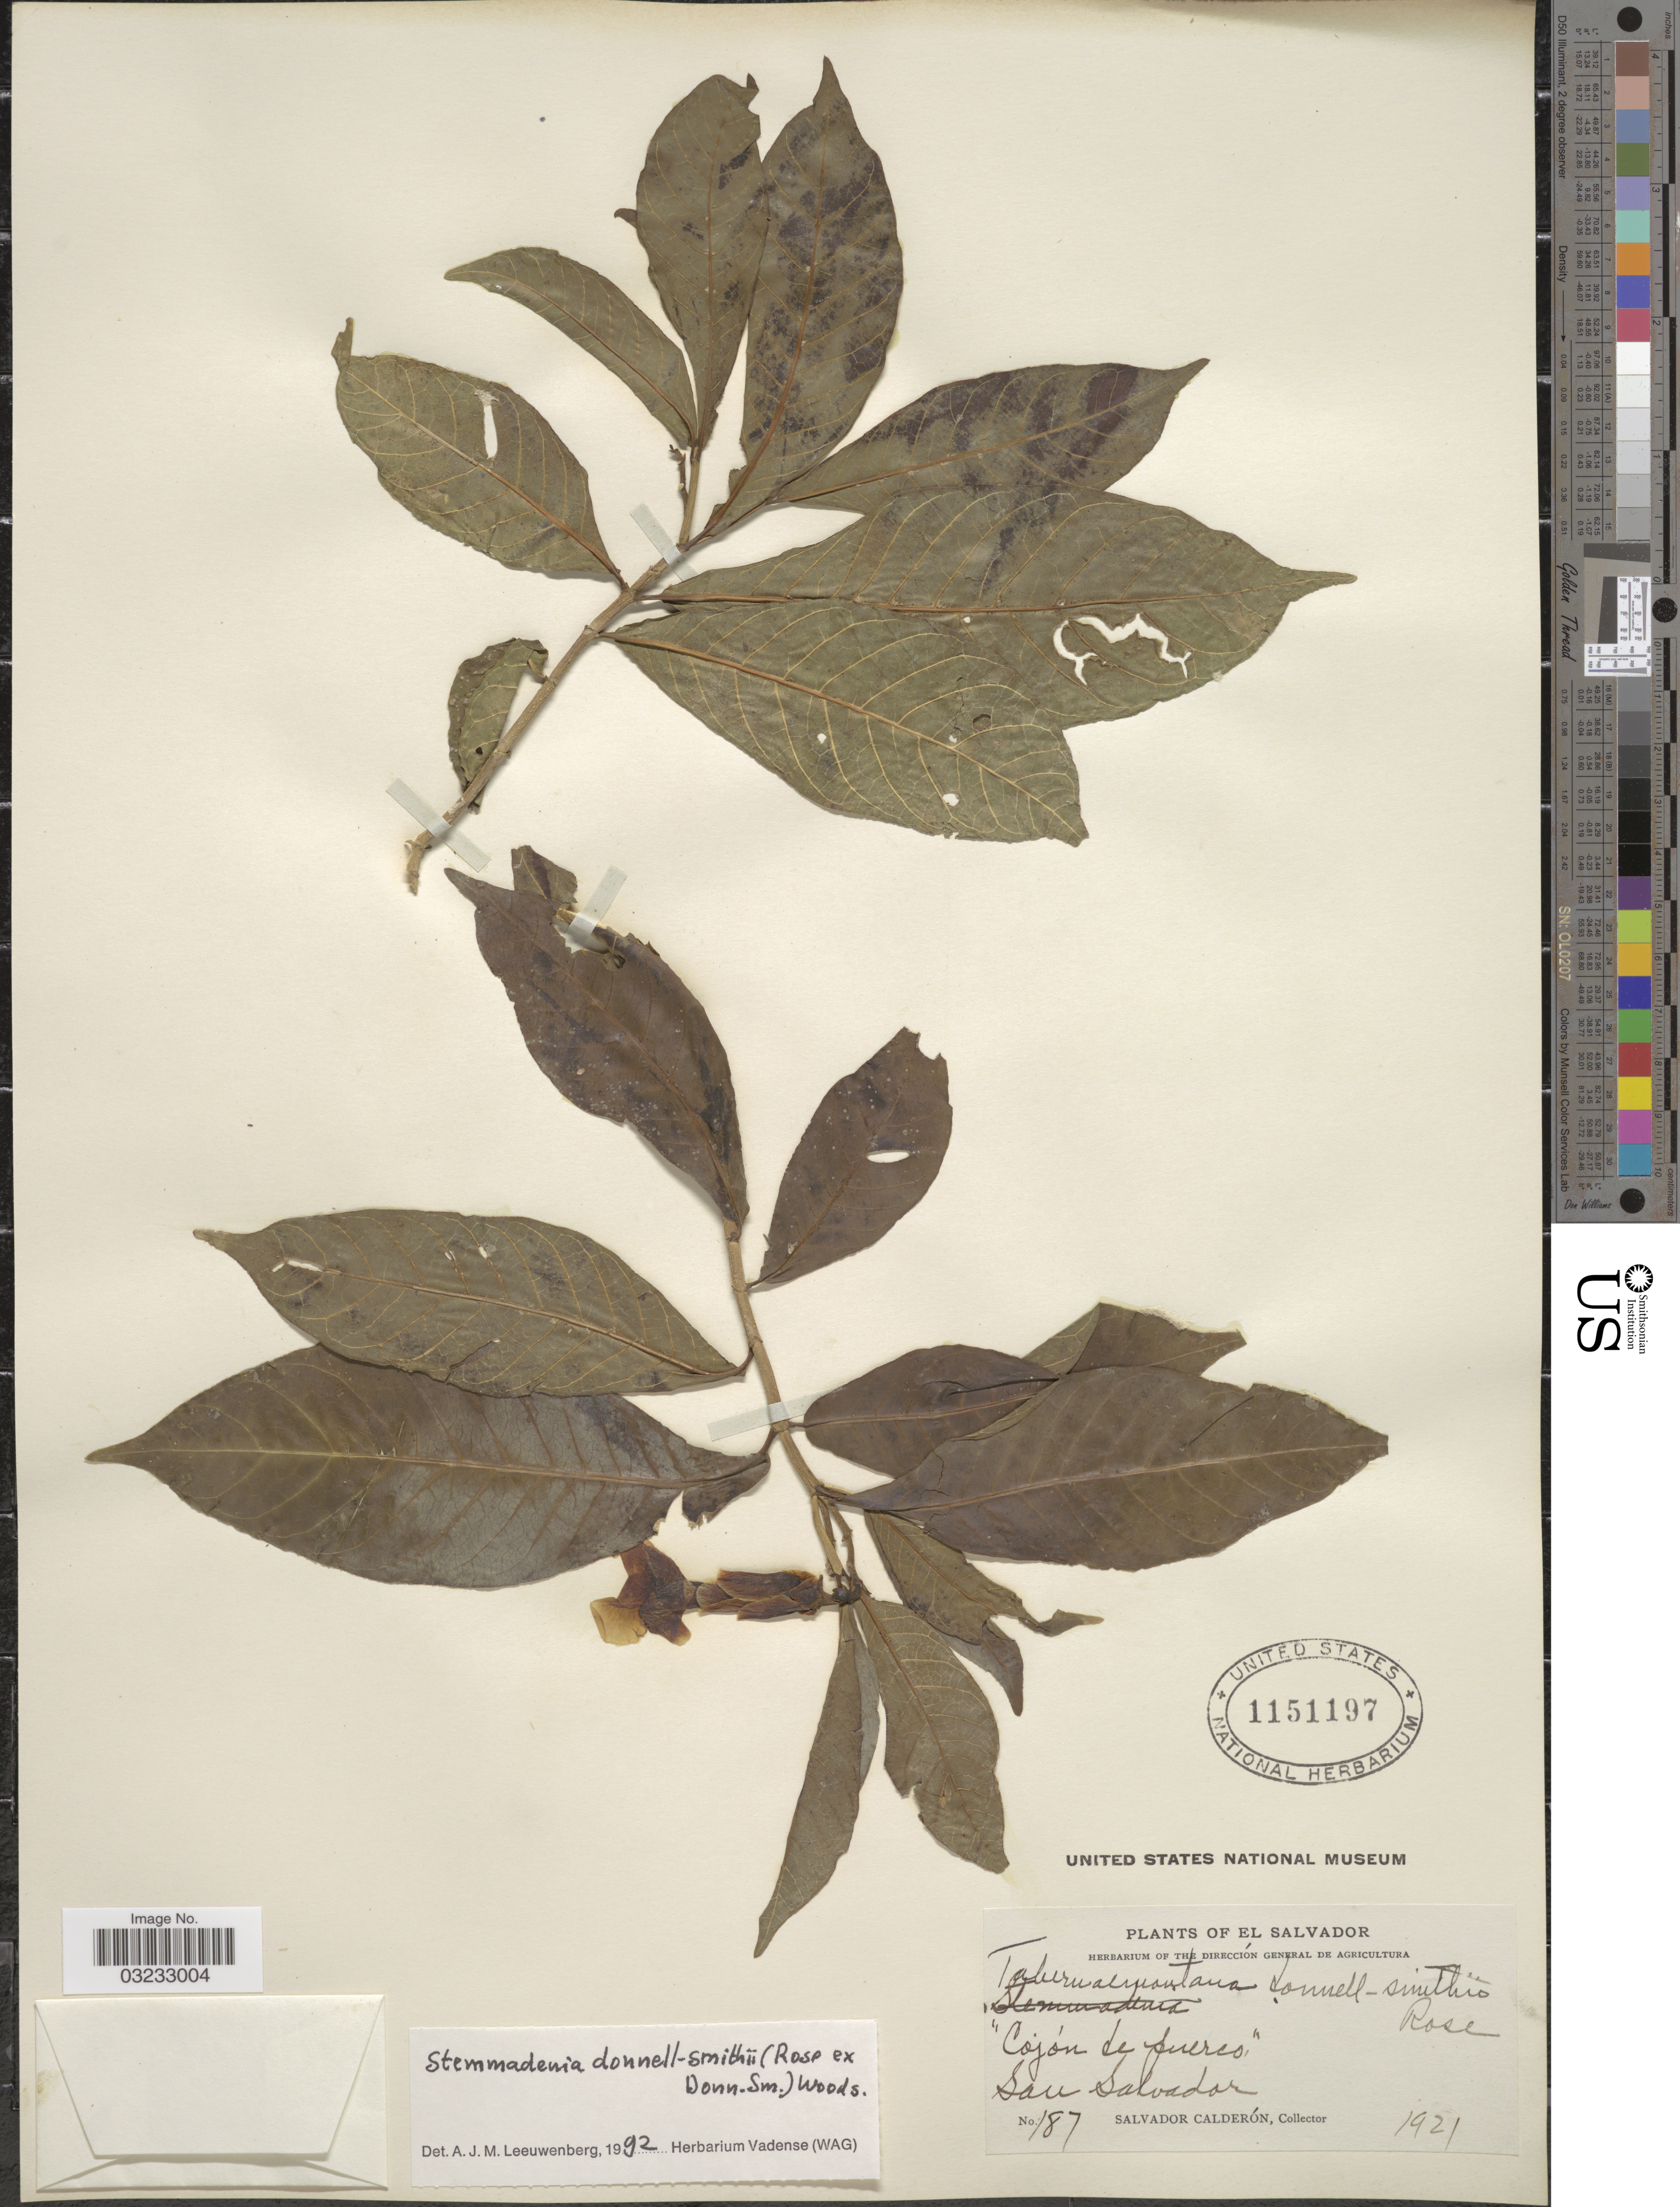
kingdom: Plantae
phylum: Tracheophyta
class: Magnoliopsida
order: Gentianales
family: Apocynaceae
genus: Stemmadenia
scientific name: Stemmadenia donnell-smithii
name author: (Rose ex Donn. Sm.) Woodson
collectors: S. Calderón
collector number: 187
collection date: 1921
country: El Salvador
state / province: San Salvador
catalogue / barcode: US 1151197